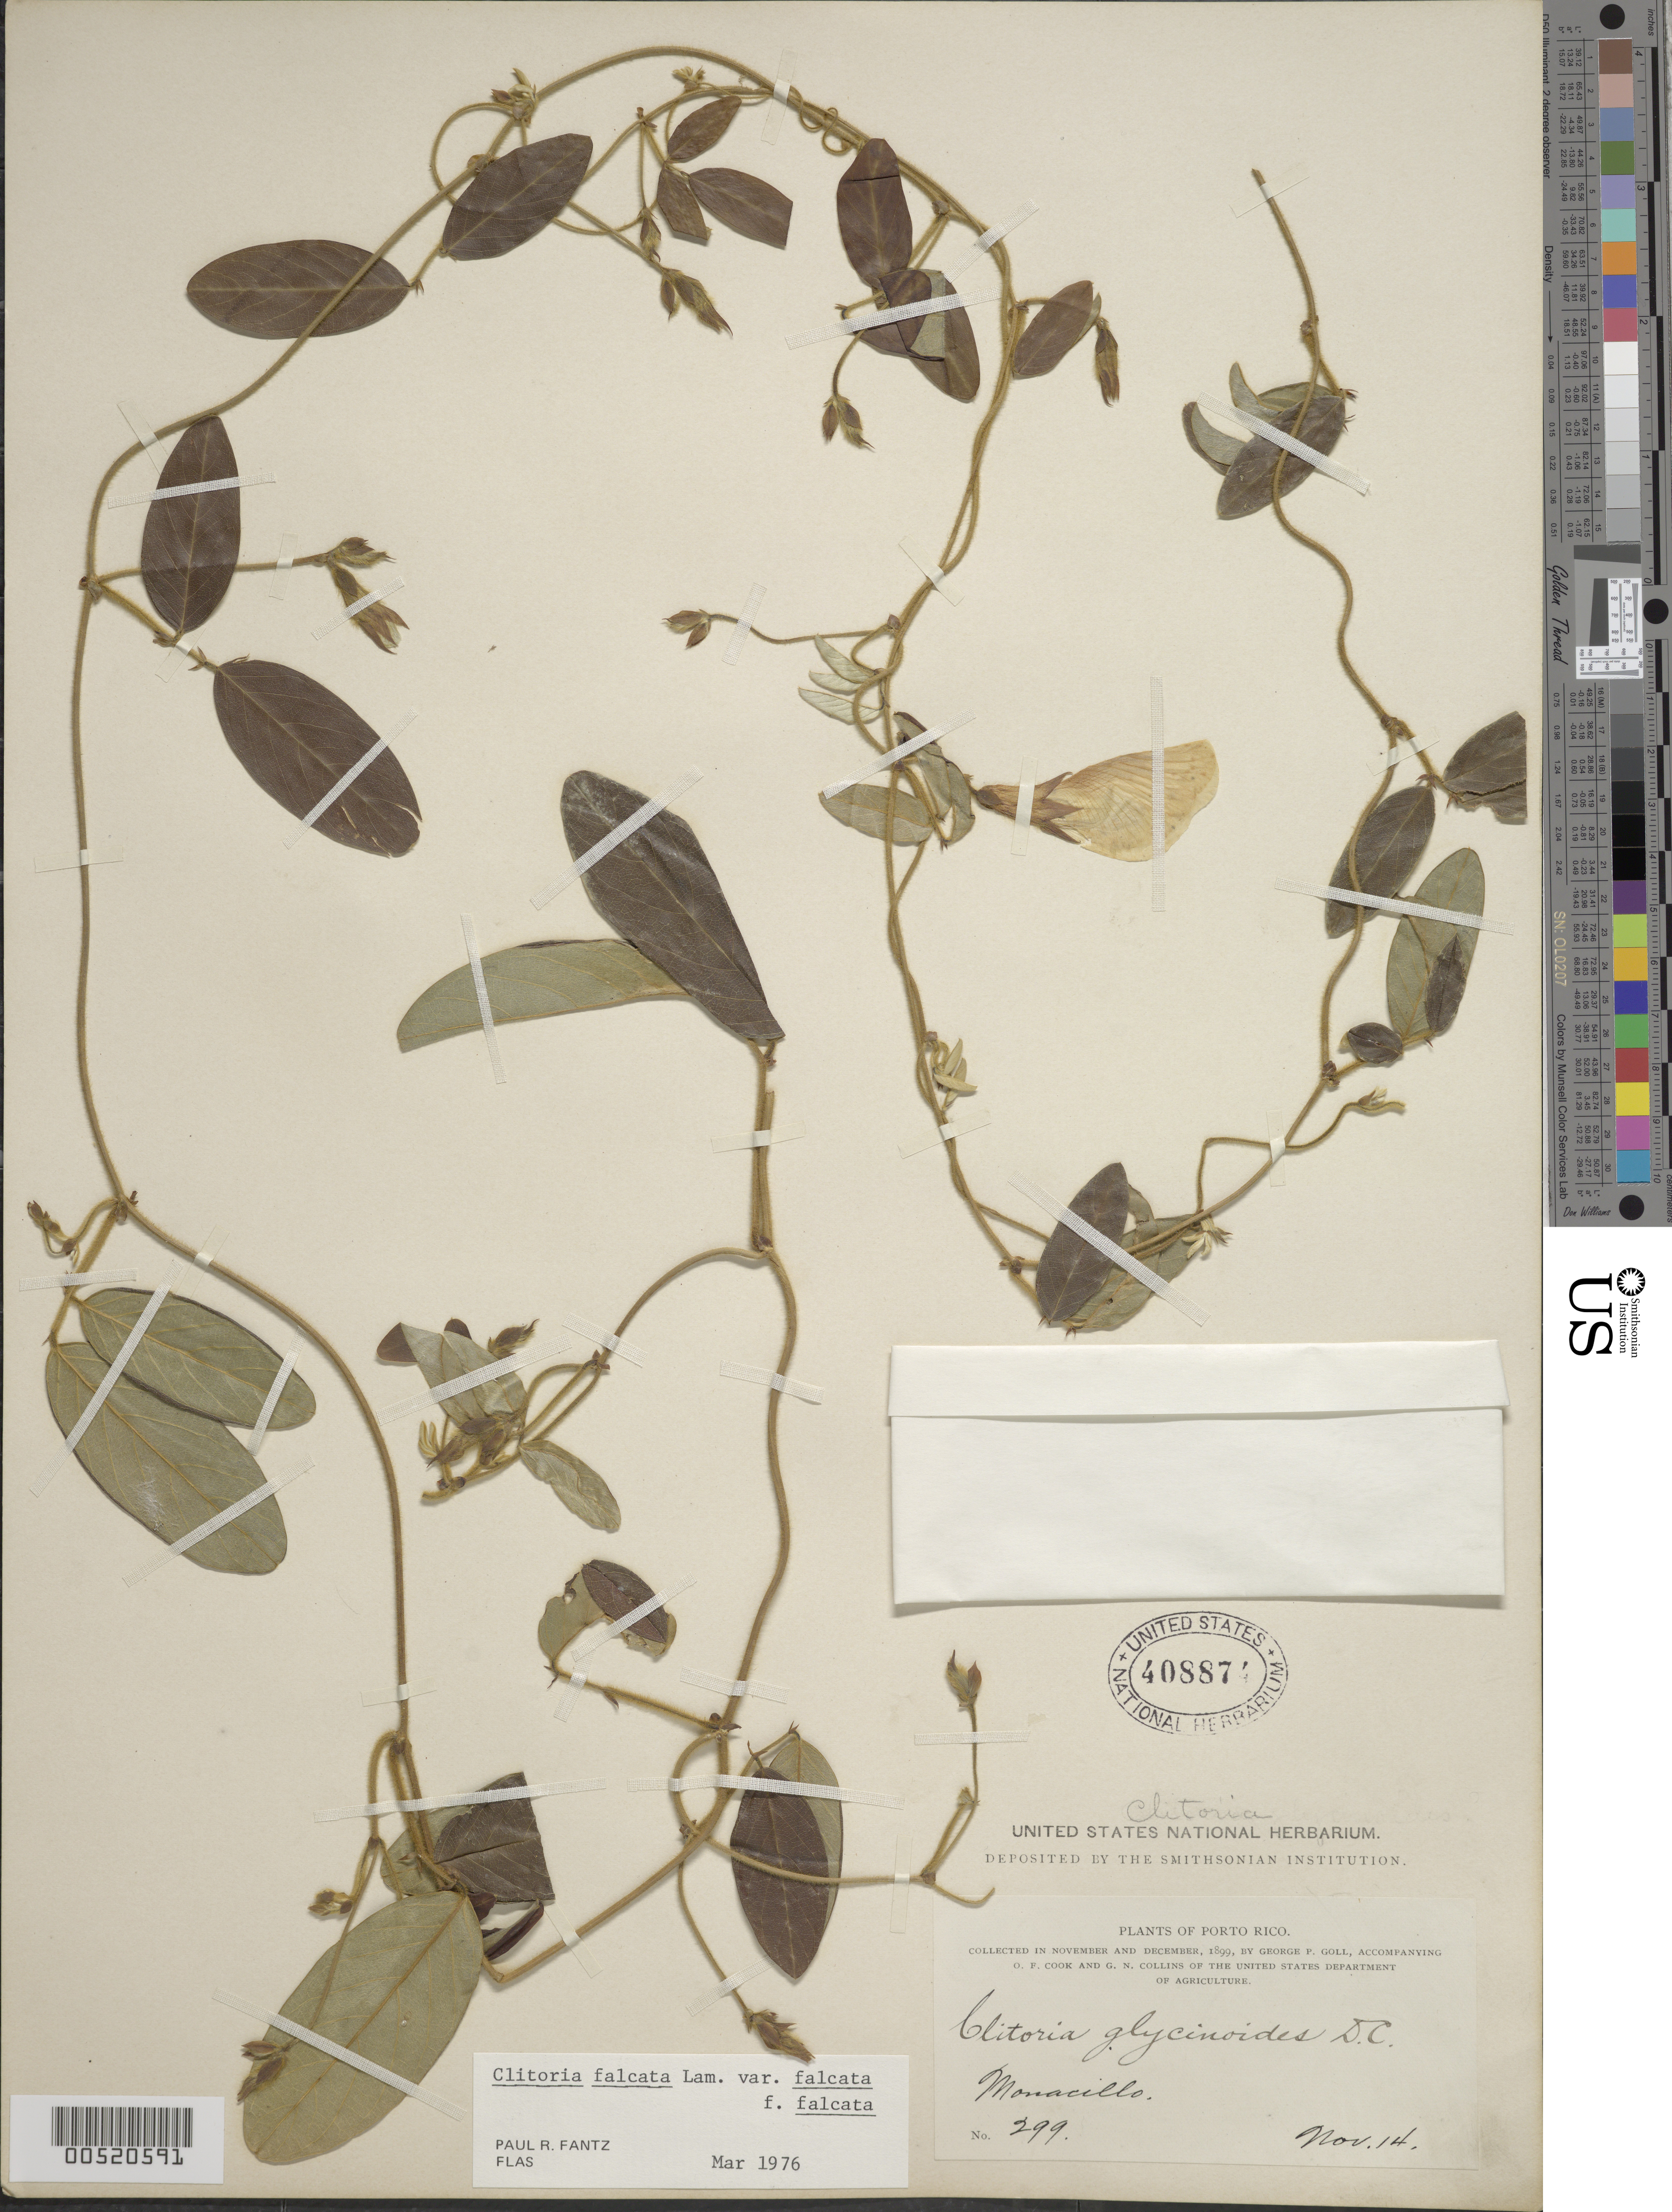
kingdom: Plantae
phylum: Tracheophyta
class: Magnoliopsida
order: Fabales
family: Fabaceae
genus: Clitoria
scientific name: Clitoria rubiginosa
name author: Juss.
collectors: G. Goll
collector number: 299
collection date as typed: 14 Nov 1899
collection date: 1899-11-14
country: Puerto Rico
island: Greater Antilles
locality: Monacillo.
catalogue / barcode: US 408874